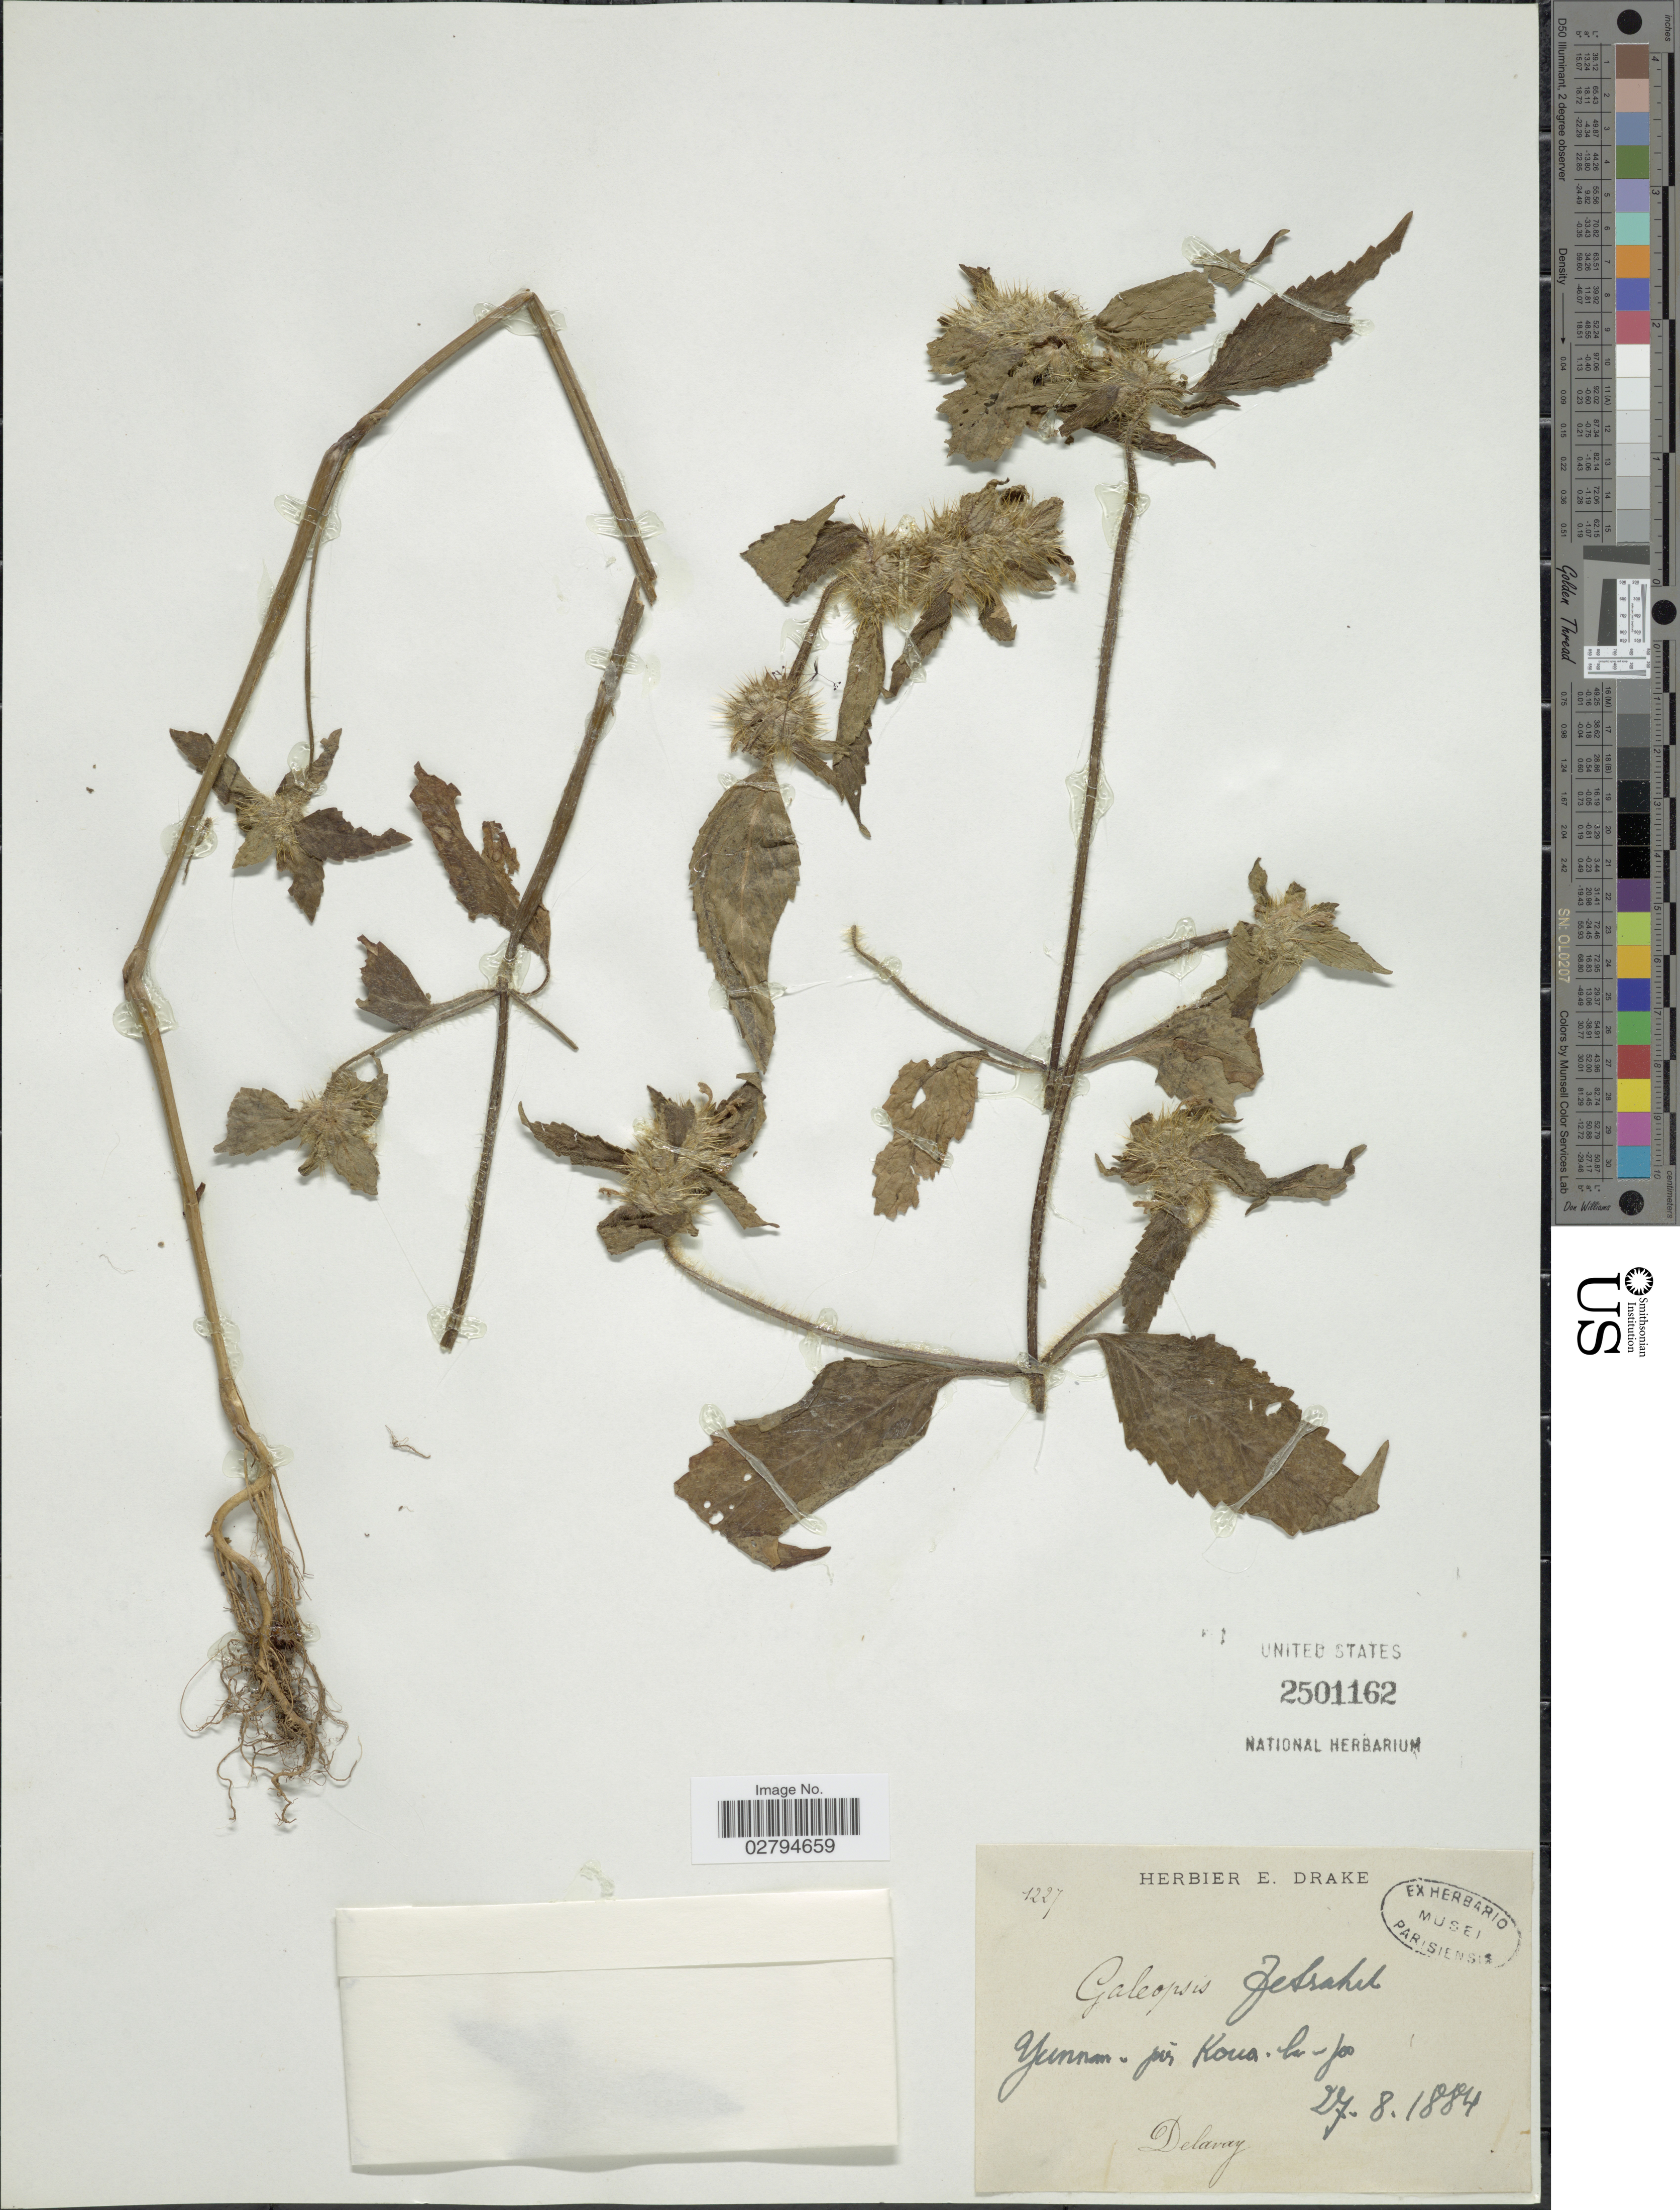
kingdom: Plantae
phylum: Tracheophyta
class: Magnoliopsida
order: Lamiales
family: Lamiaceae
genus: Galeopsis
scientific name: Galeopsis tetrahit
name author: L.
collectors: Delavay, --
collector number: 1227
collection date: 1884-08-27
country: China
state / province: Yunnan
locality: Prés Koua-la-foo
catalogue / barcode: US 2501162